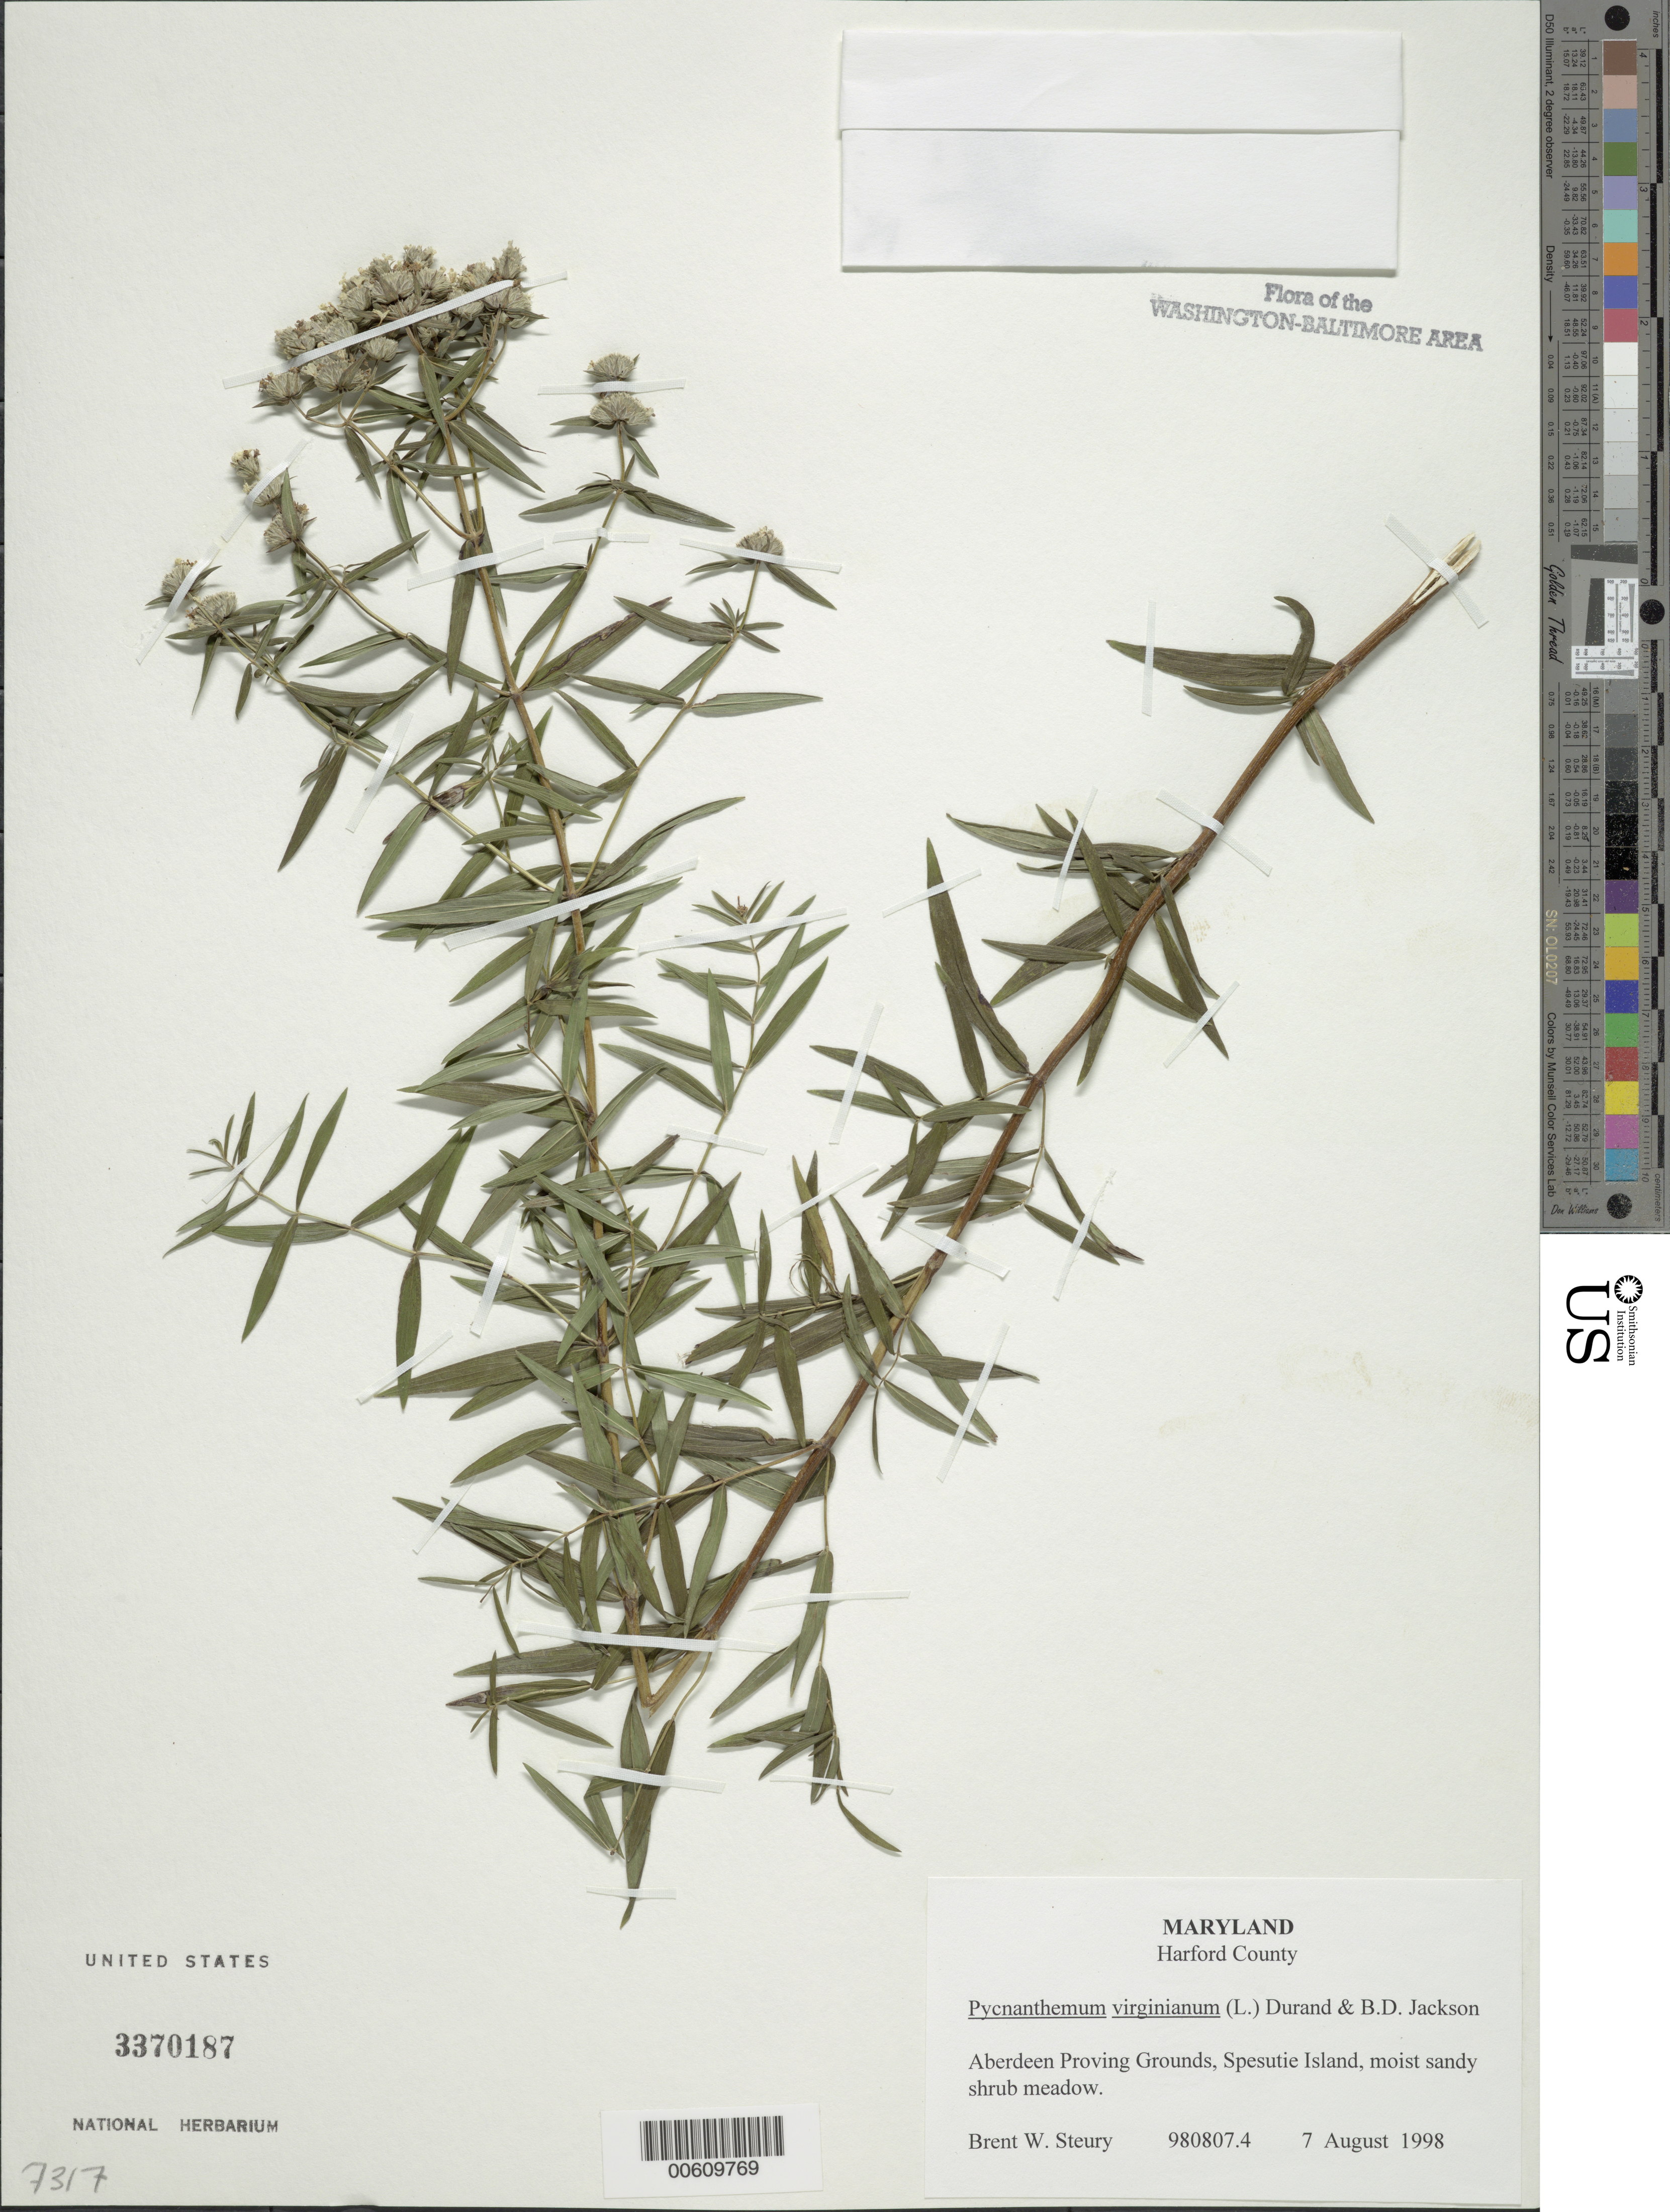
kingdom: Plantae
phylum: Tracheophyta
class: Magnoliopsida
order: Lamiales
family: Lamiaceae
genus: Pycnanthemum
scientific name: Pycnanthemum virginianum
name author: (L.) Durand & B.D. Jacks. ex B.L. Rob. & Fernald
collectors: B. Steury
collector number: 980807.4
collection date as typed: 07 Aug 1998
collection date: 1998-08-07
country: United States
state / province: Maryland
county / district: Harford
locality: Aberdeen Proving Grounds, Spesutie Island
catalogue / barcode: US 3370188